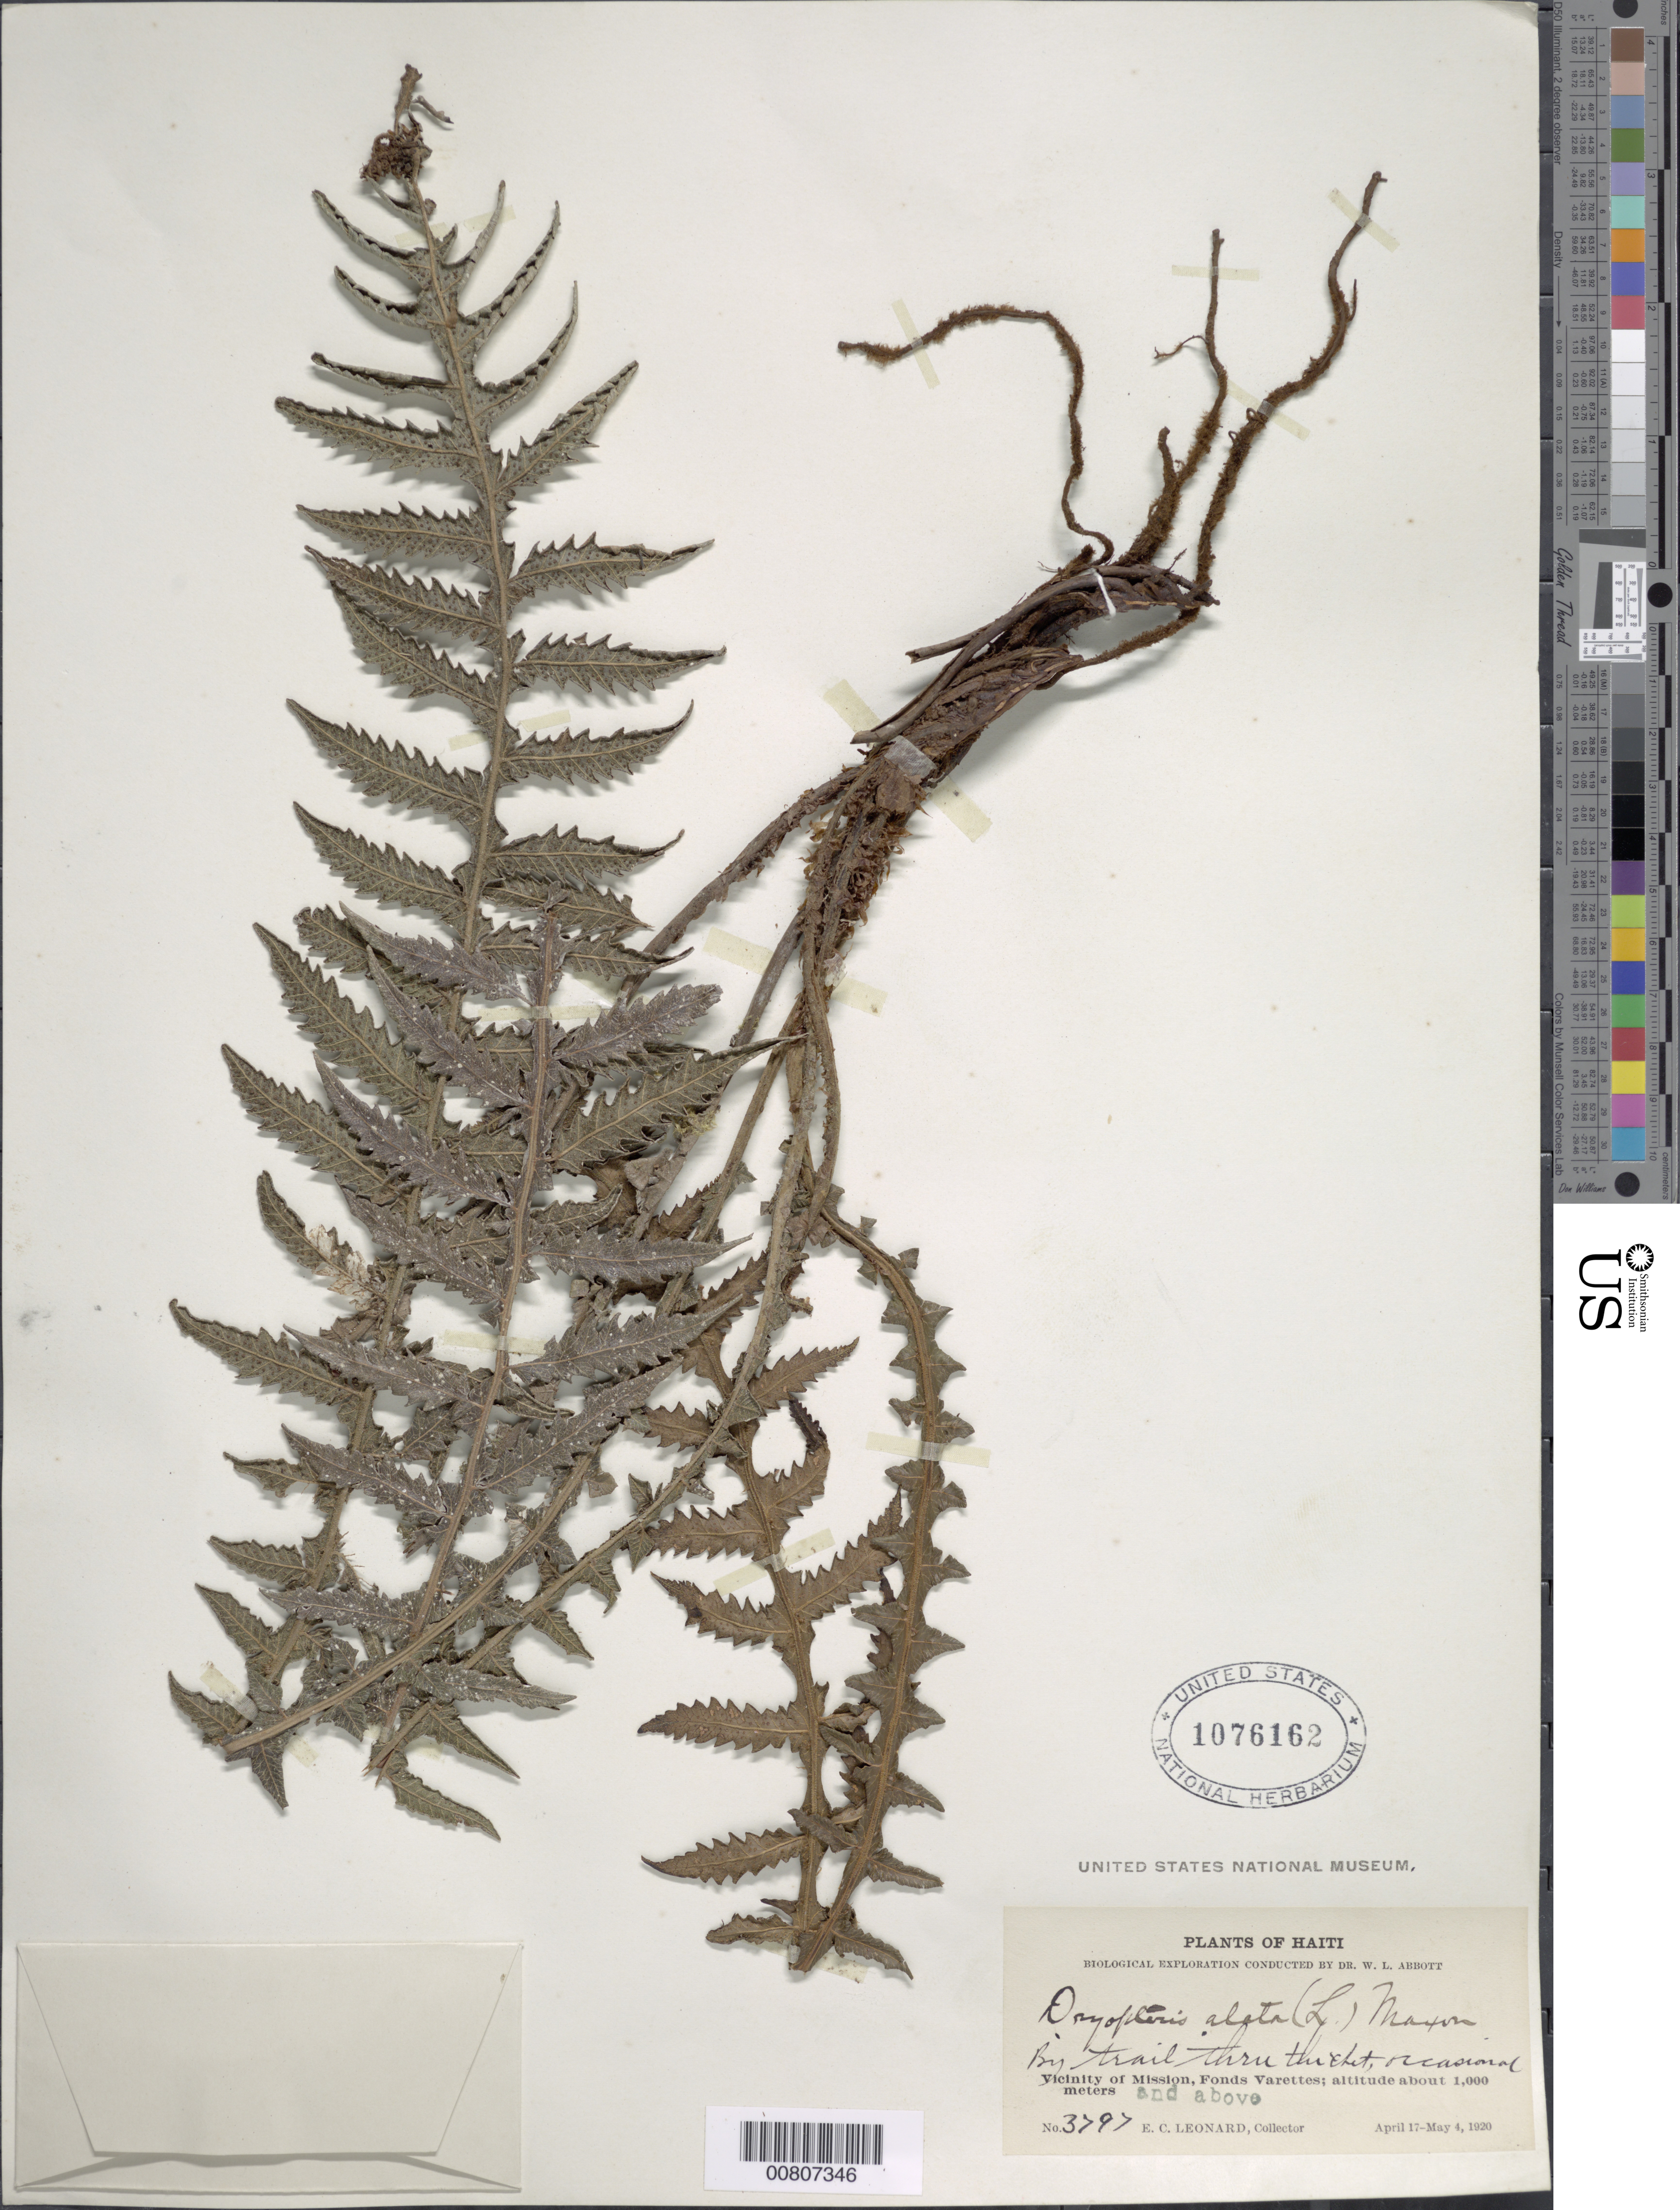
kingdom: Plantae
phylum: Tracheophyta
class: Polypodiopsida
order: Polypodiales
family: Thelypteridaceae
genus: Goniopteris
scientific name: Goniopteris alata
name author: (L.) Ching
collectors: E. C. Leonard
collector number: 3797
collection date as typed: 17 Apr 1920 to 04 May 1920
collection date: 1920-04-17/1920-05-04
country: Haiti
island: Hispaniola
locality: Mission vicinity, Fonds Varettes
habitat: By trail thru thicket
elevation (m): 1000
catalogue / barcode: US 1076162